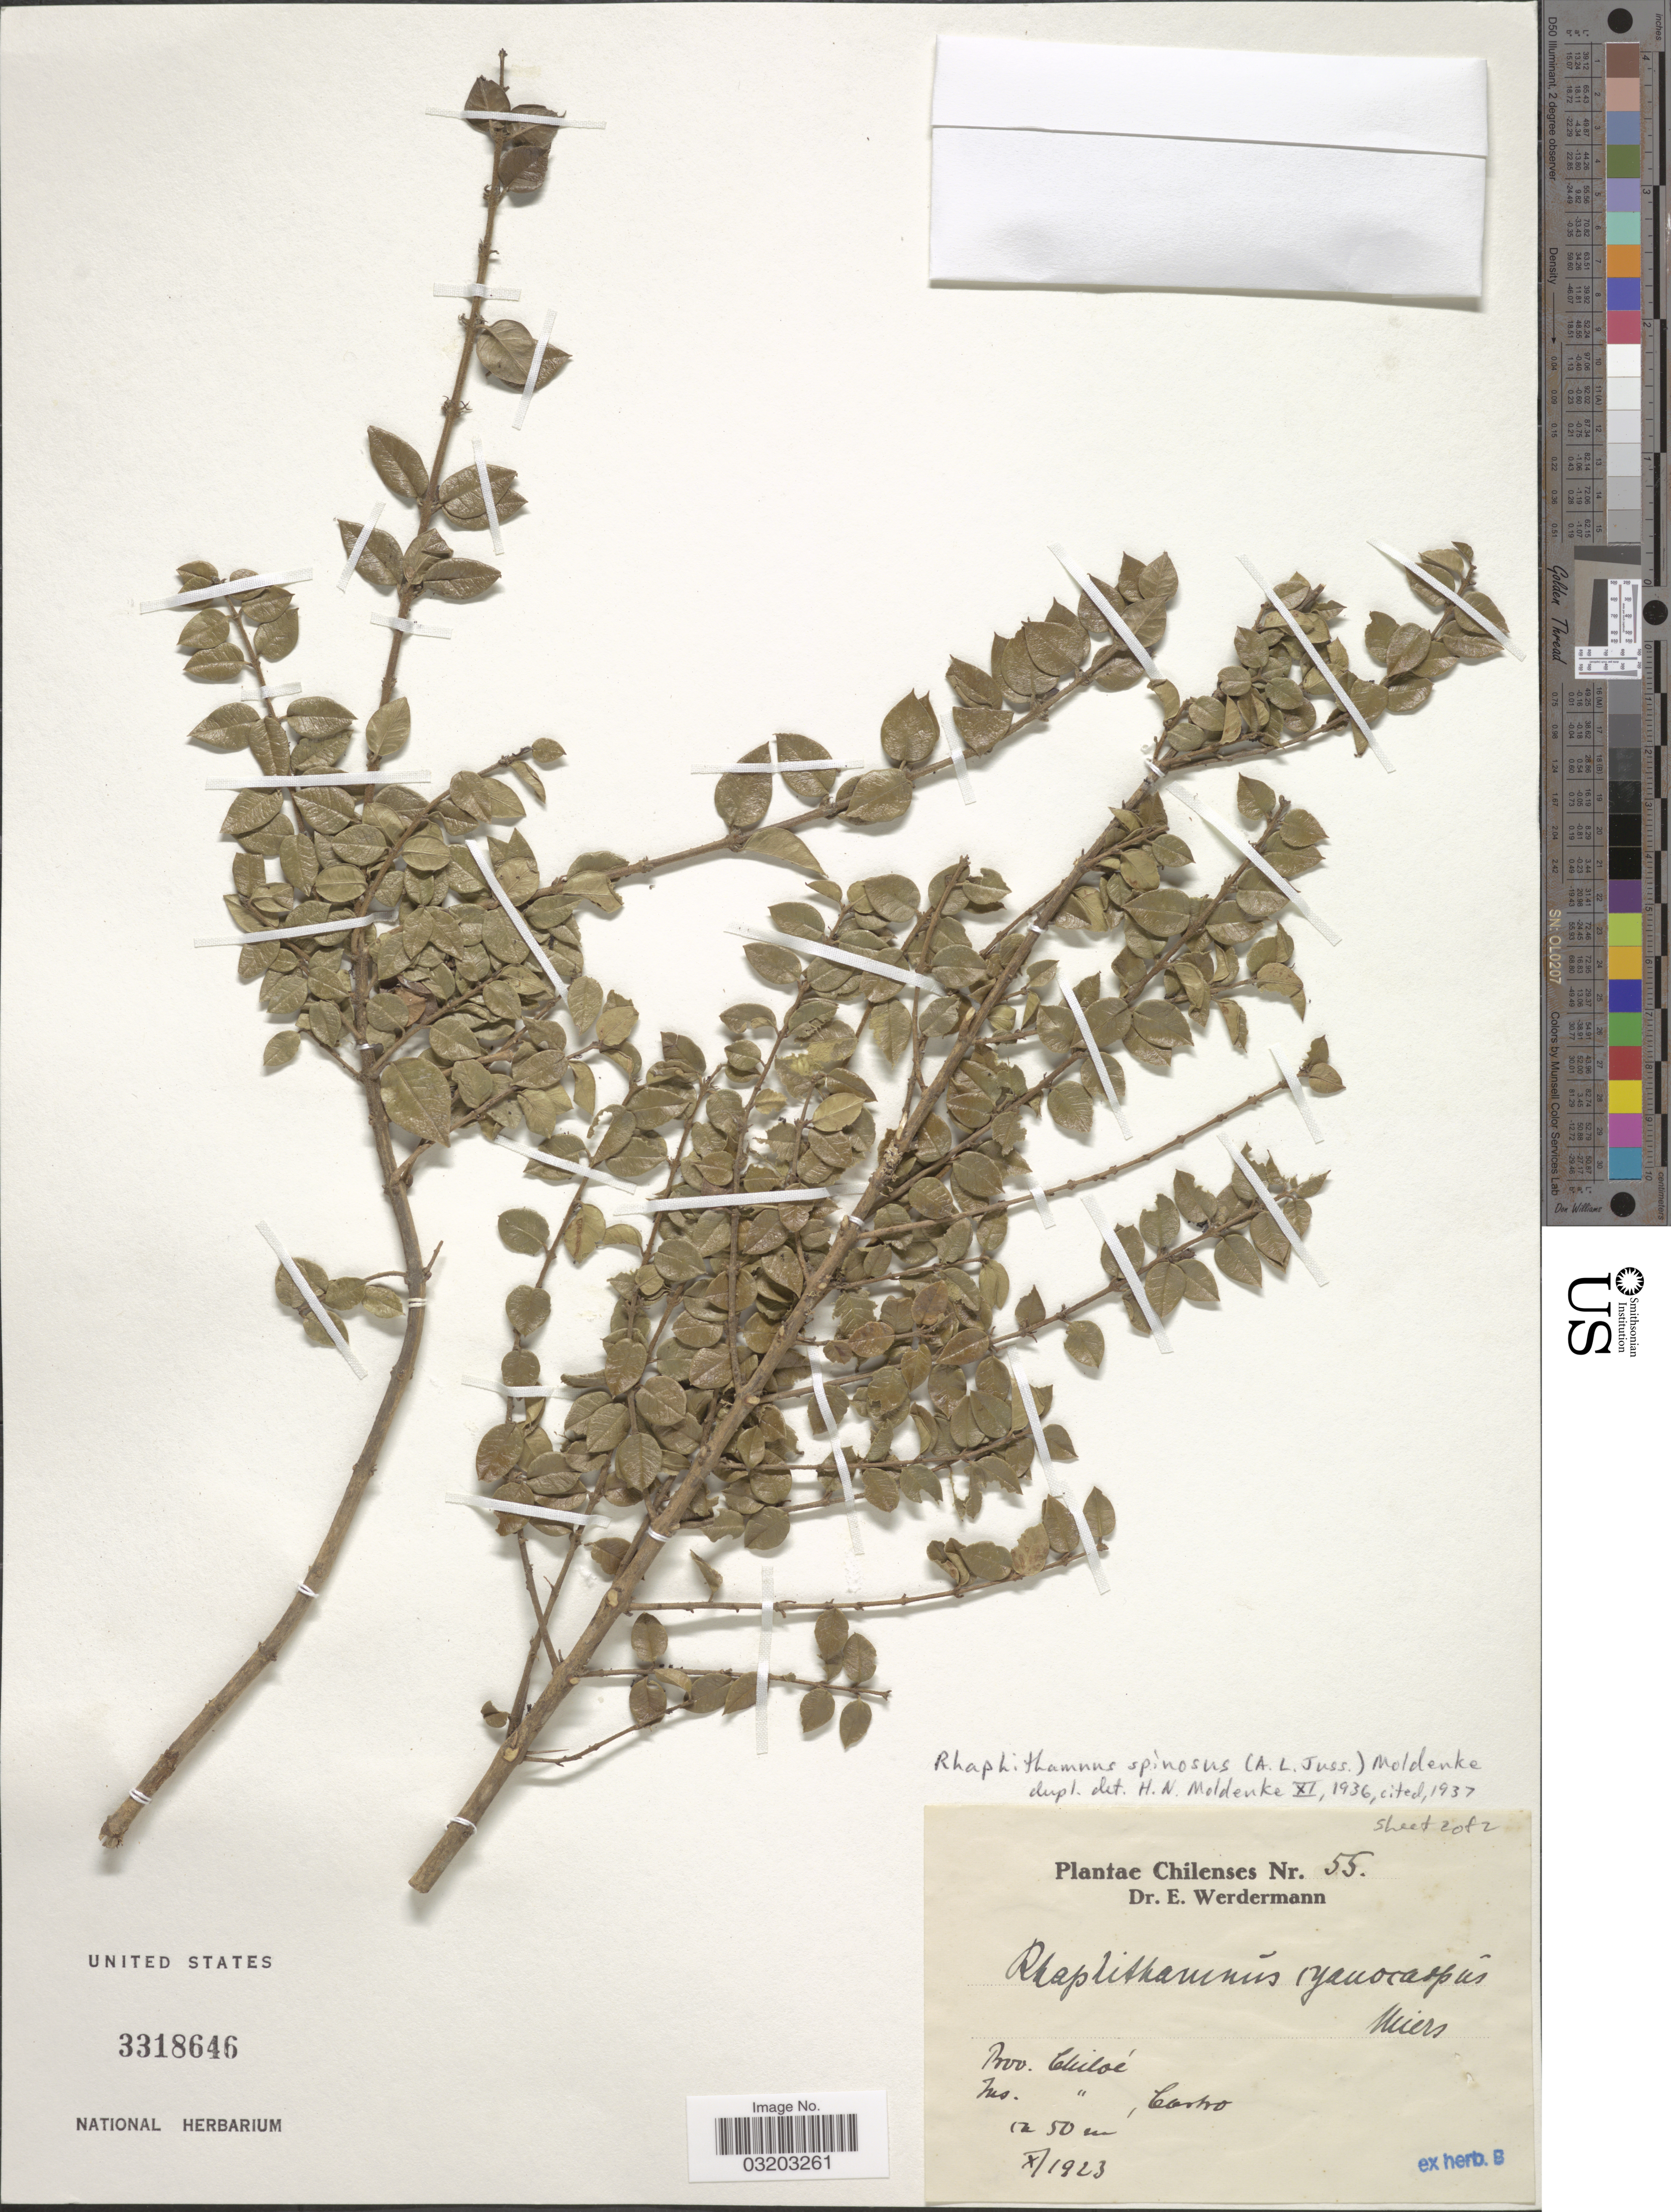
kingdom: Plantae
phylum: Tracheophyta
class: Magnoliopsida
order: Lamiales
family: Verbenaceae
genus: Rhaphithamnus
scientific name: Rhaphithamnus spinosus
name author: (Juss.) Moldenke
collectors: E. Werdermann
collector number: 55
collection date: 1923-10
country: Chile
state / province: Arica y Parinacota (XV)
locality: Prov. Chiloé. Ins. , Castro.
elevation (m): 50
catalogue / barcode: US 3318646